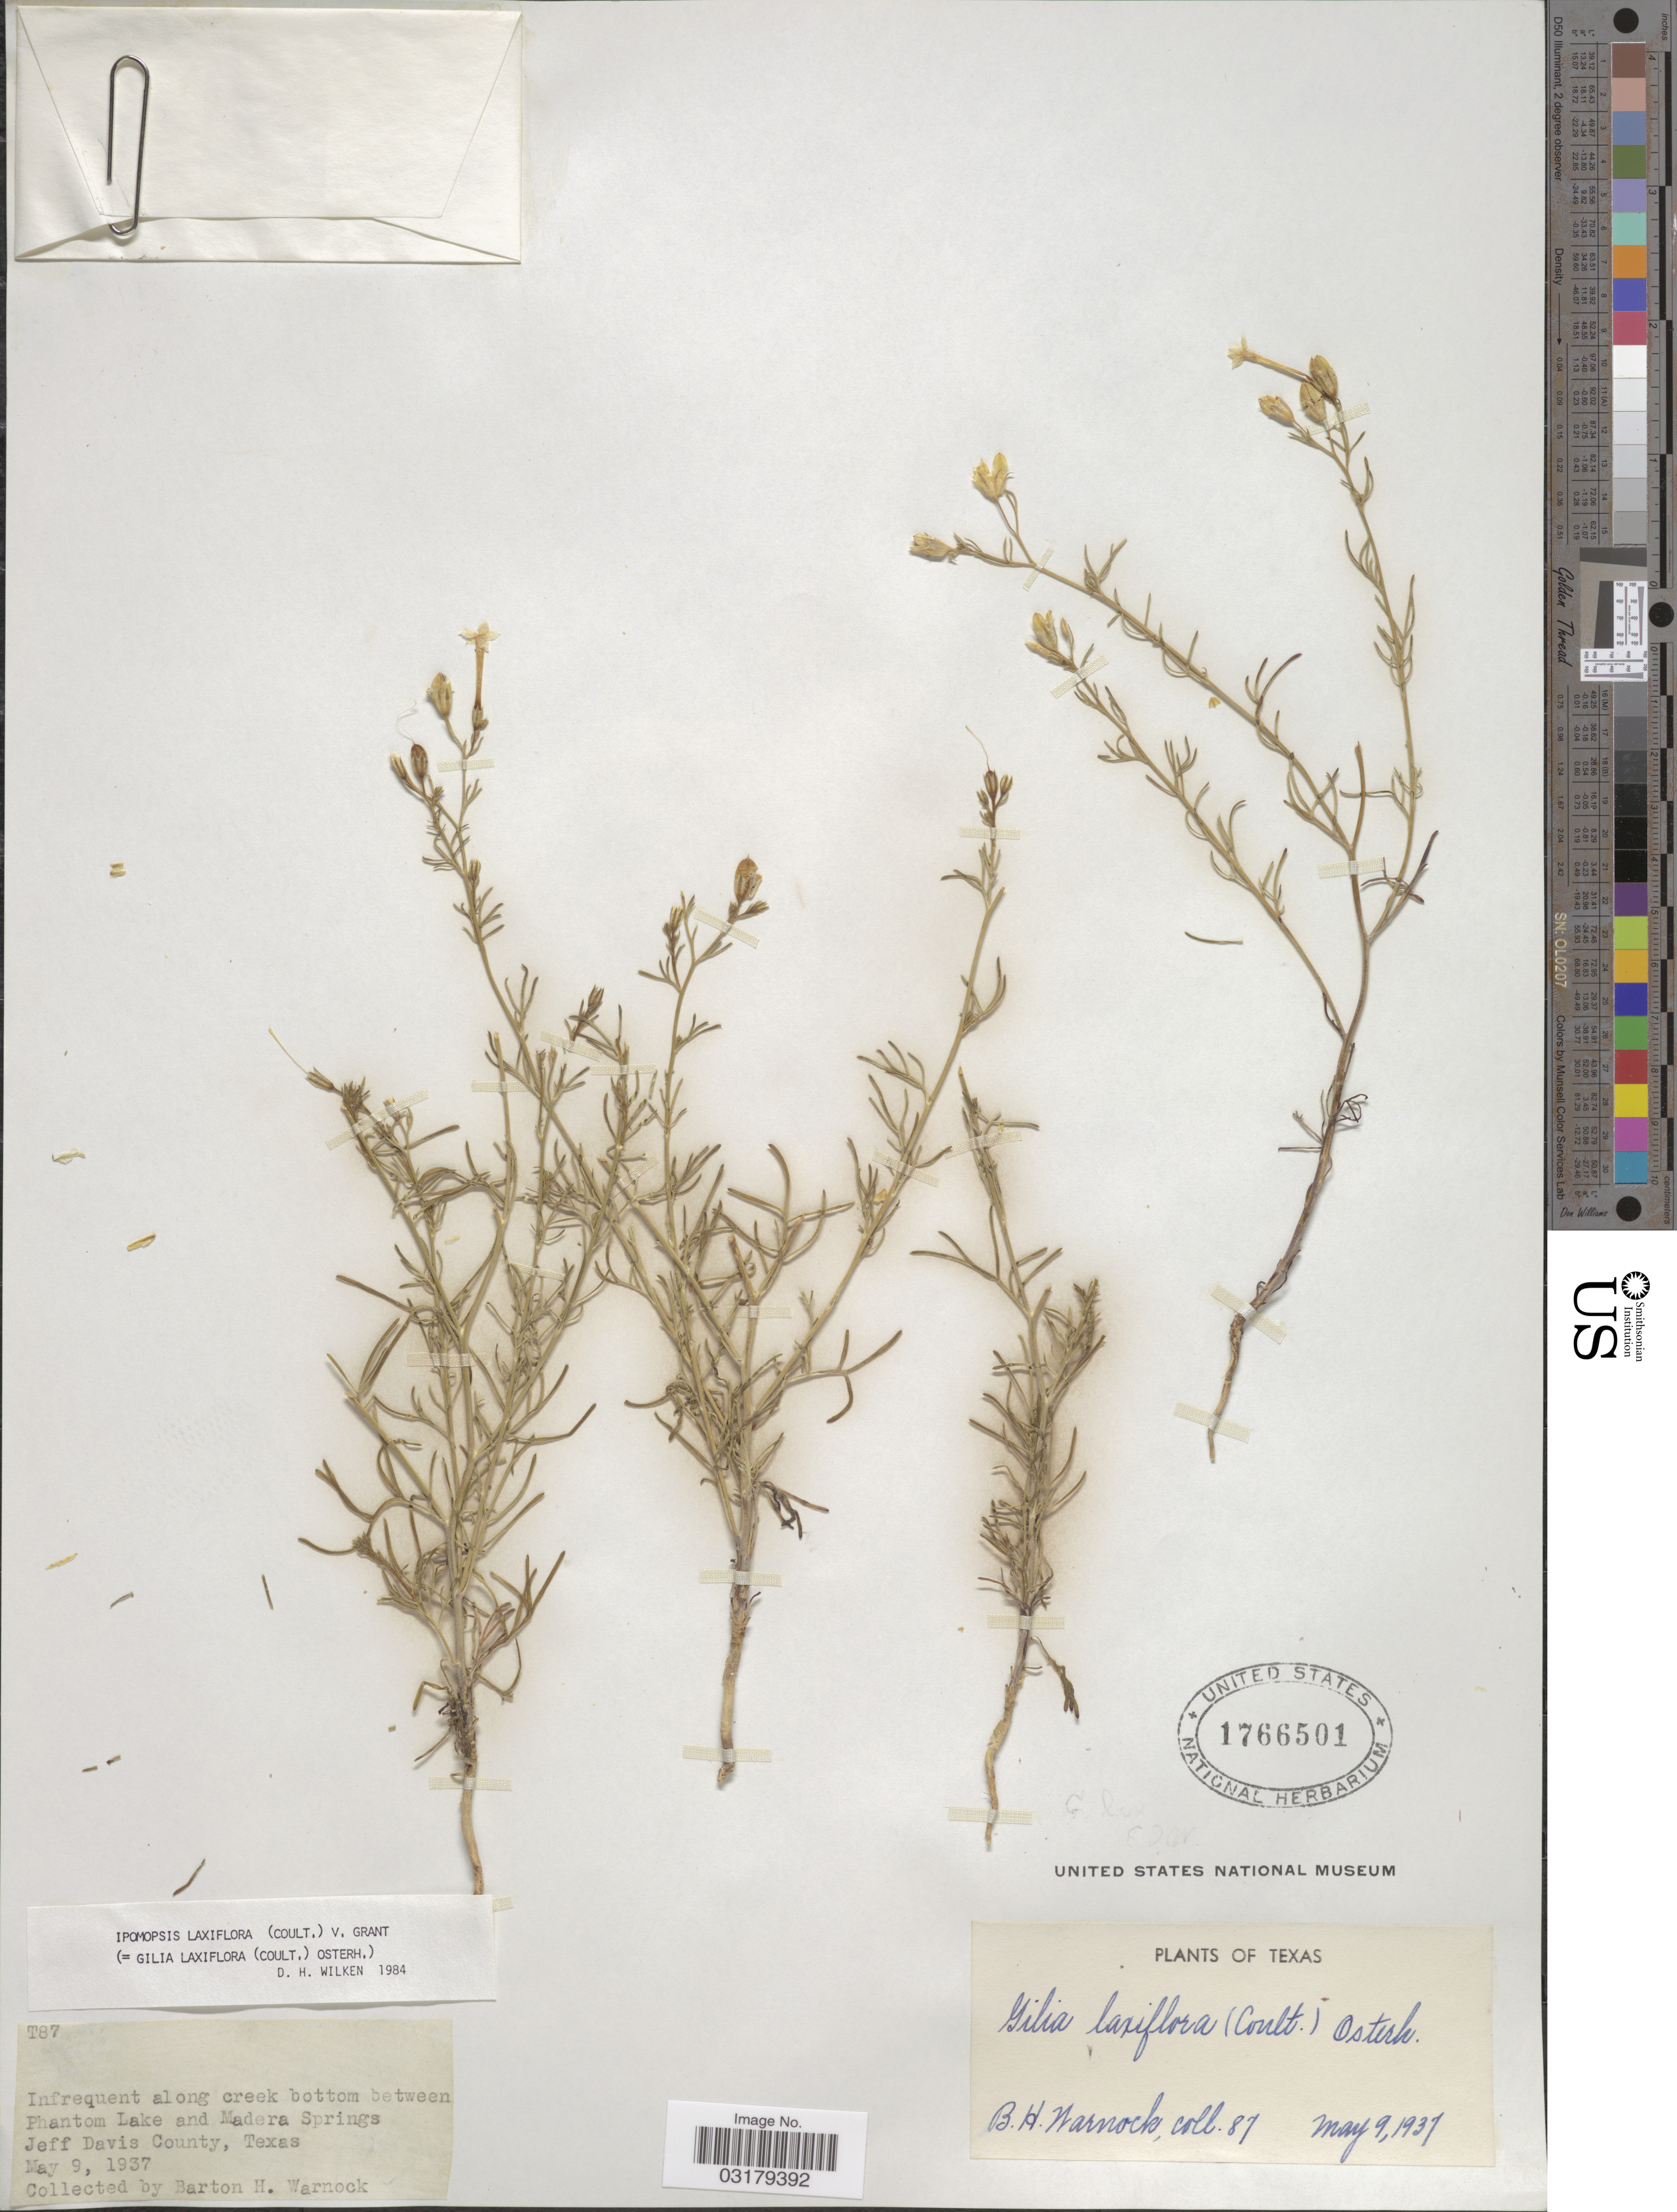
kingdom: Plantae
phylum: Tracheophyta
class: Magnoliopsida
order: Ericales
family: Polemoniaceae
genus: Ipomopsis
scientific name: Ipomopsis laxiflora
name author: (J.M. Coult.) V.E. Grant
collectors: B. H. Warnock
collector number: T87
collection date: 1937-05-09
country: United States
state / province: Texas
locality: Along creek bottom between Phantom Lake and Madera Springs Jeff Davis County.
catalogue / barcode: US 1766501